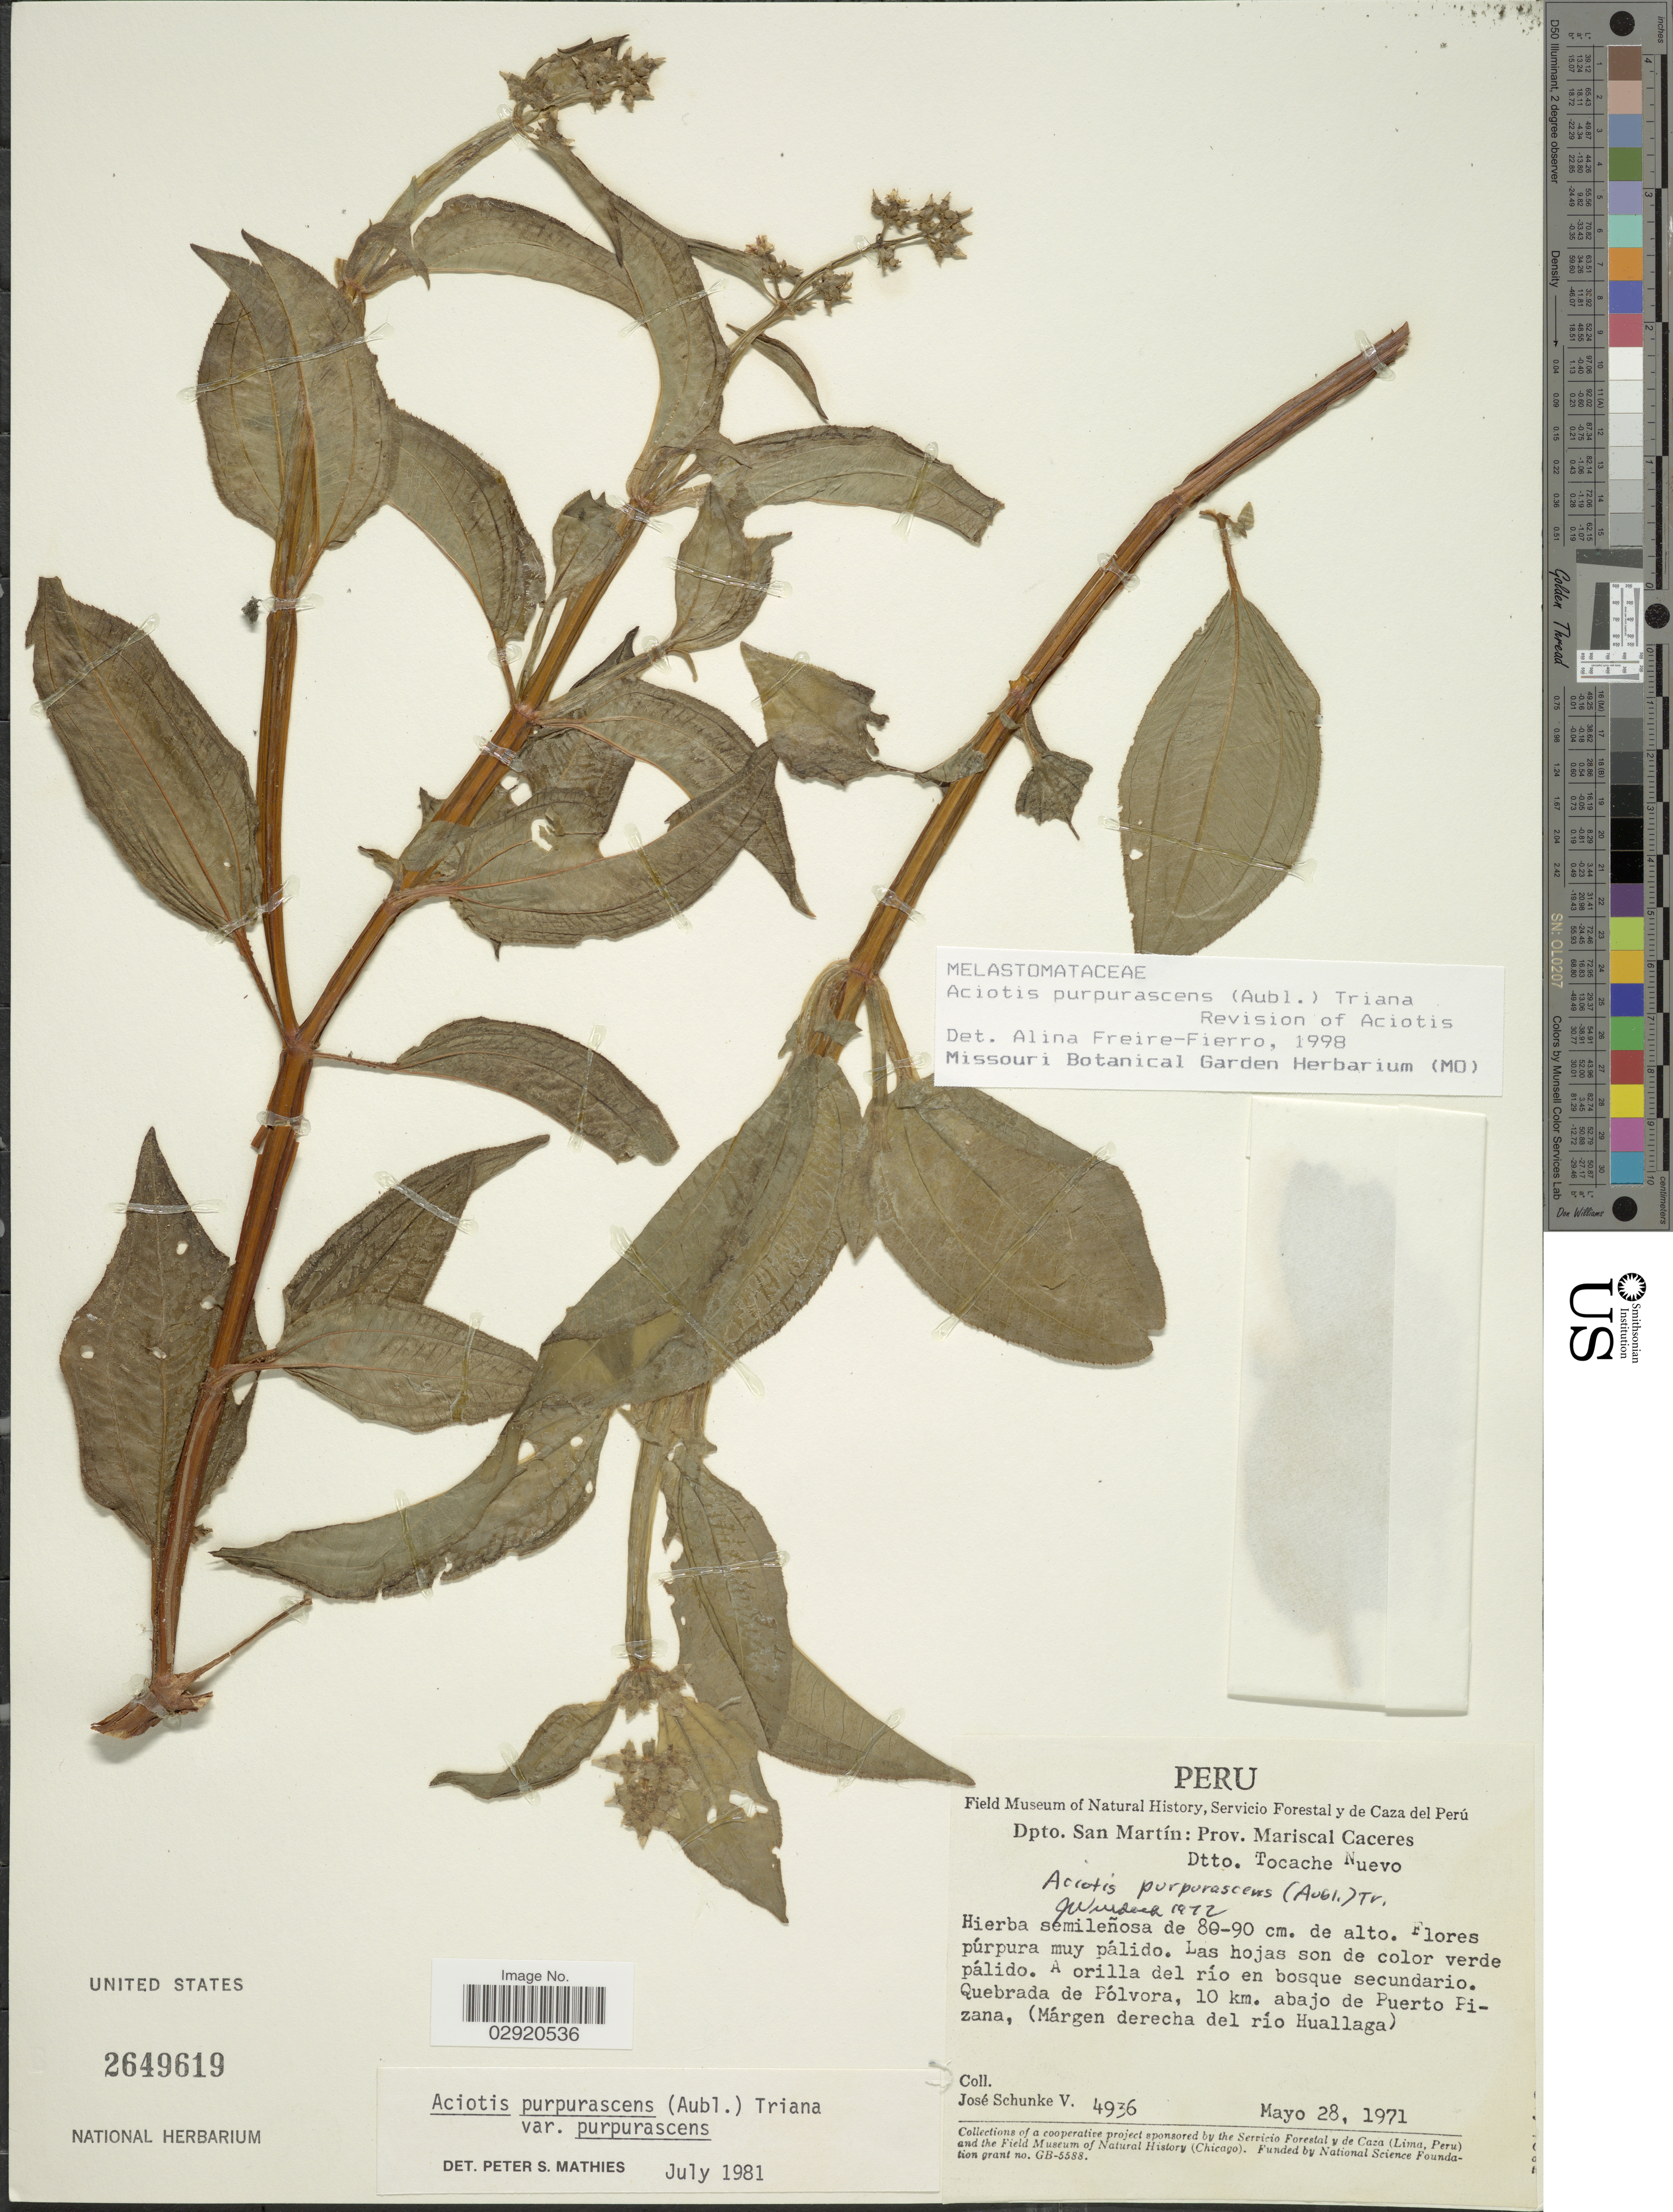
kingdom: Plantae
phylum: Tracheophyta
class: Magnoliopsida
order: Myrtales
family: Melastomataceae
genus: Aciotis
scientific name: Aciotis purpurascens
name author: (Aubl.) Triana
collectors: J. Schunke Vigo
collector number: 4936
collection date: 1971-05-28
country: Peru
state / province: San Martín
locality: Dpto. San Martín: Prov. Mariscal Caceres. Dtto. Tocache Nuevo. Quebrada de Pólvora, 10 km. abajo de Puerto Pizana, (Márgen derecha del río Huallaga).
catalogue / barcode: US 2649619